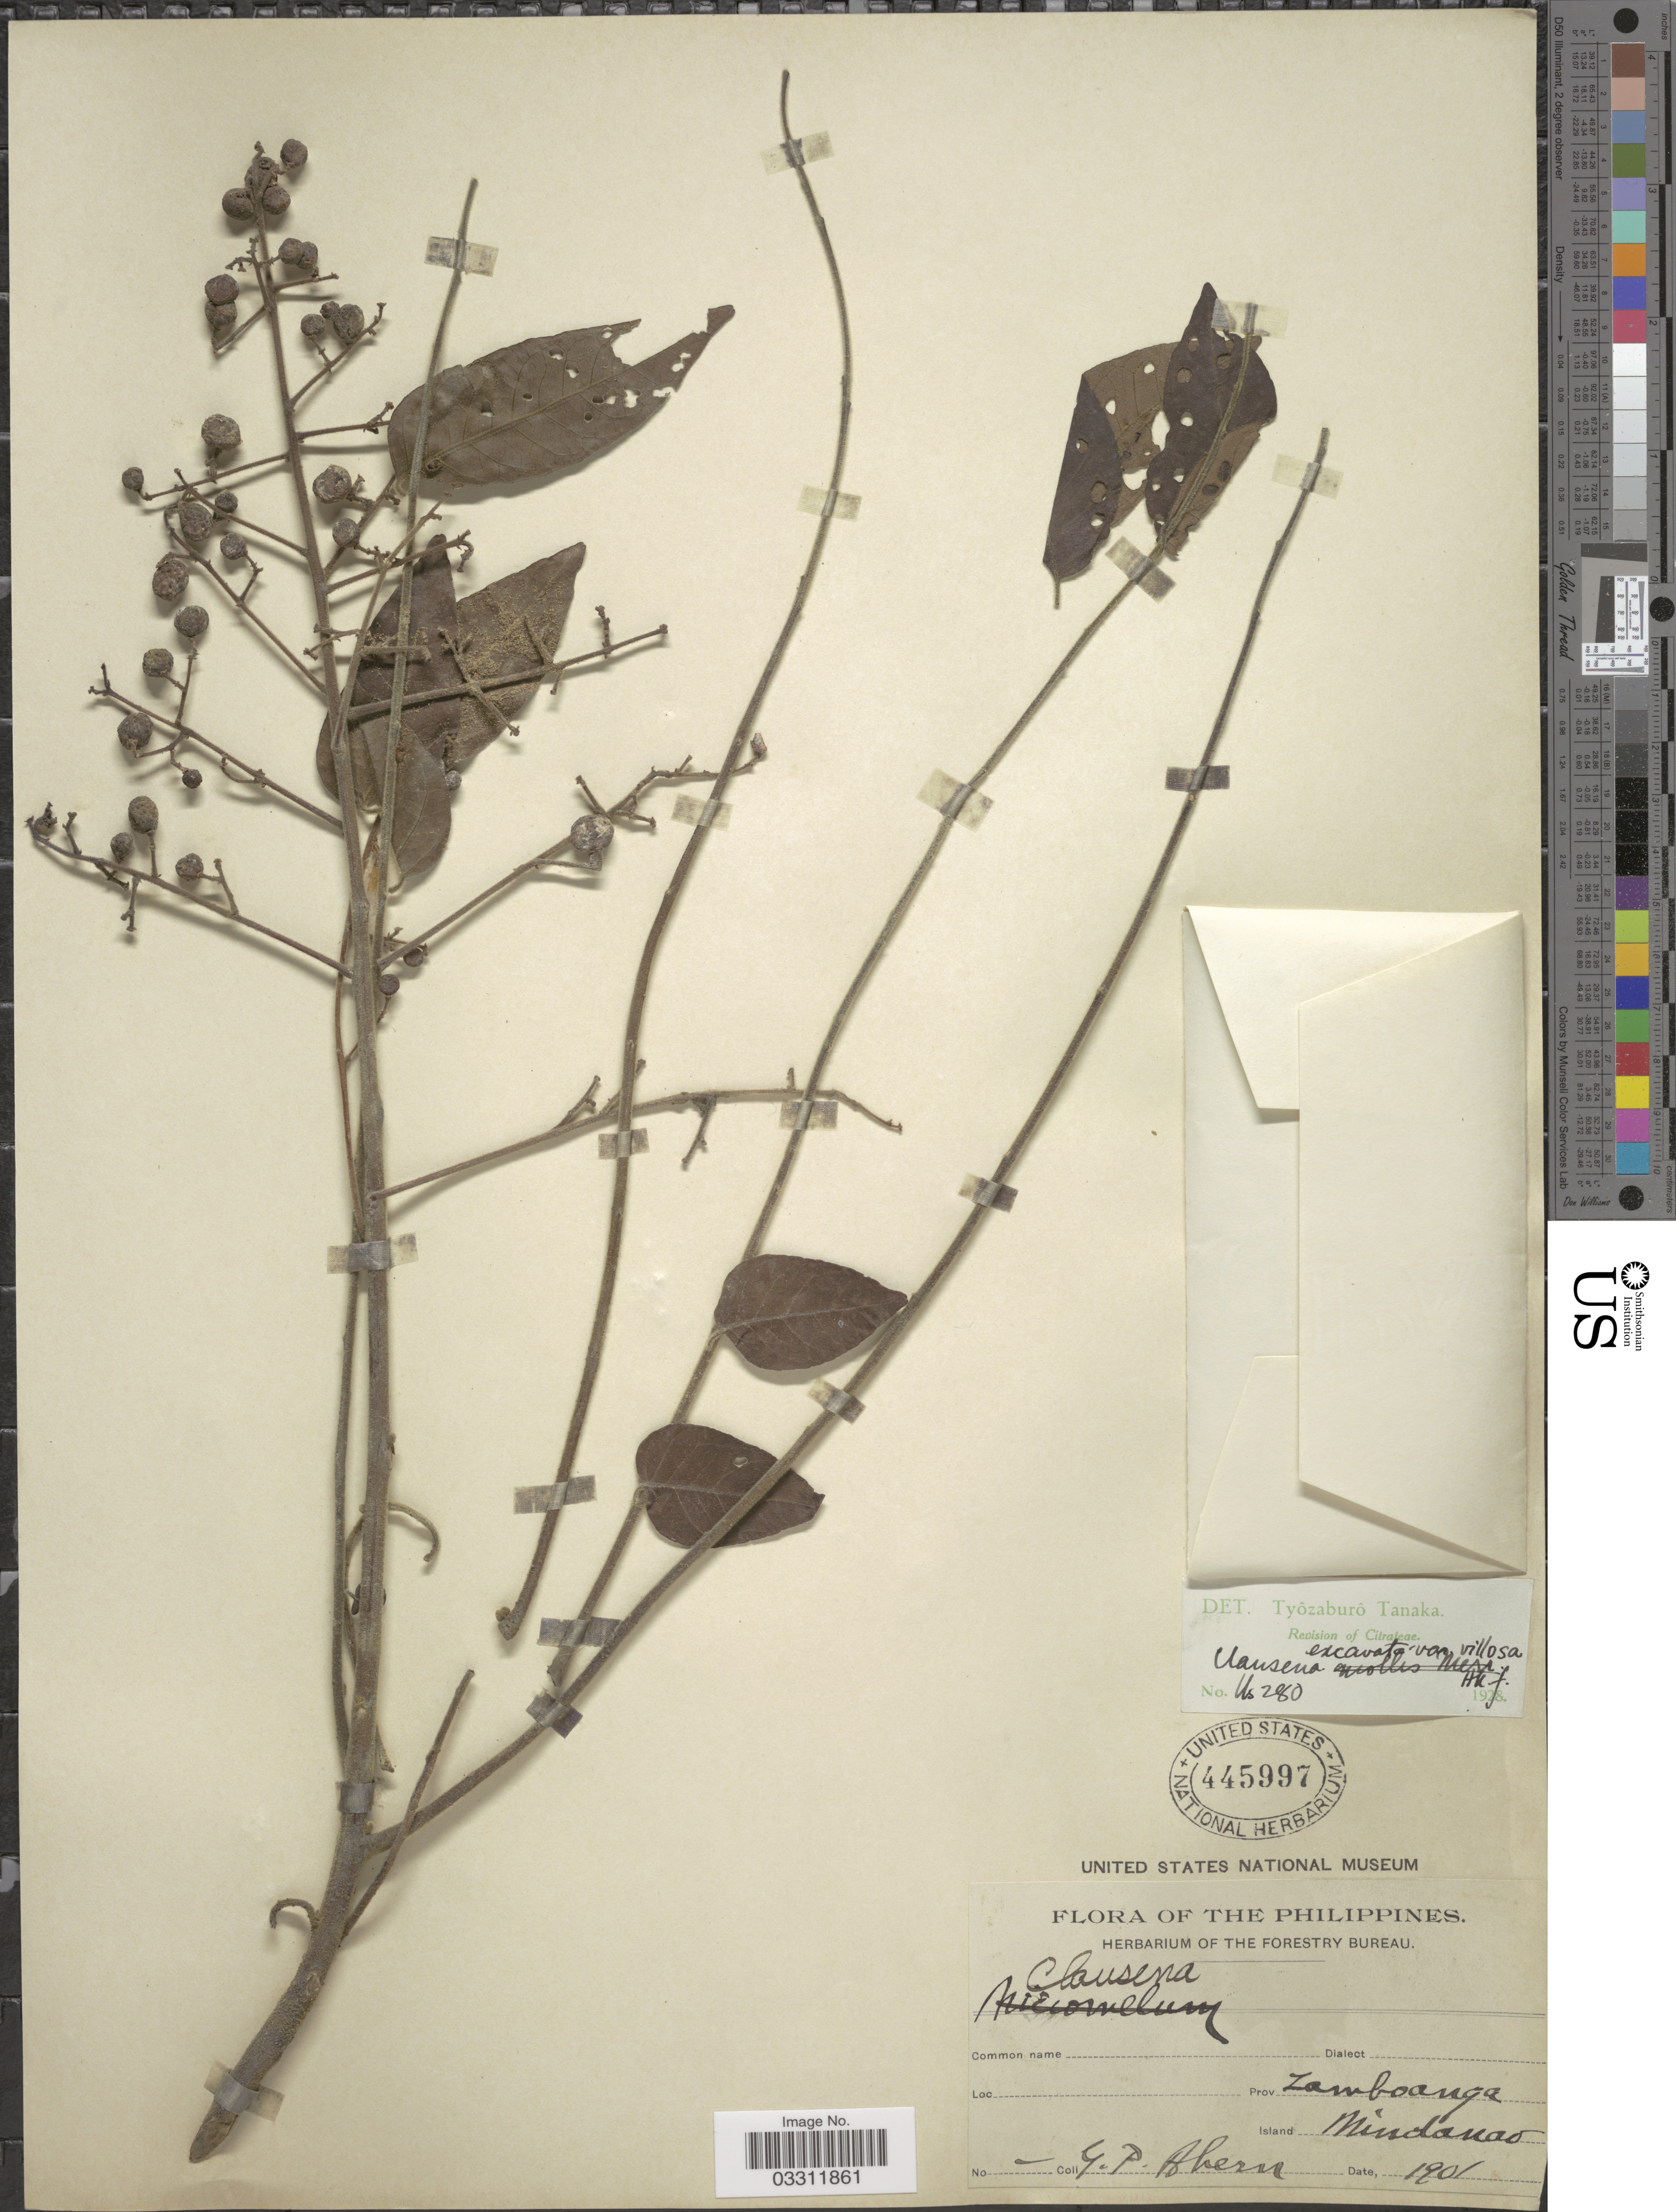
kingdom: Plantae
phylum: Tracheophyta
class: Magnoliopsida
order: Sapindales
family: Rutaceae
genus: Clausena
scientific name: Clausena excavata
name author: Burm. f.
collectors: G. Ahern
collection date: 1901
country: Philippines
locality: Prov. Zamboanga. Island Mindanao.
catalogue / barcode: US 445997